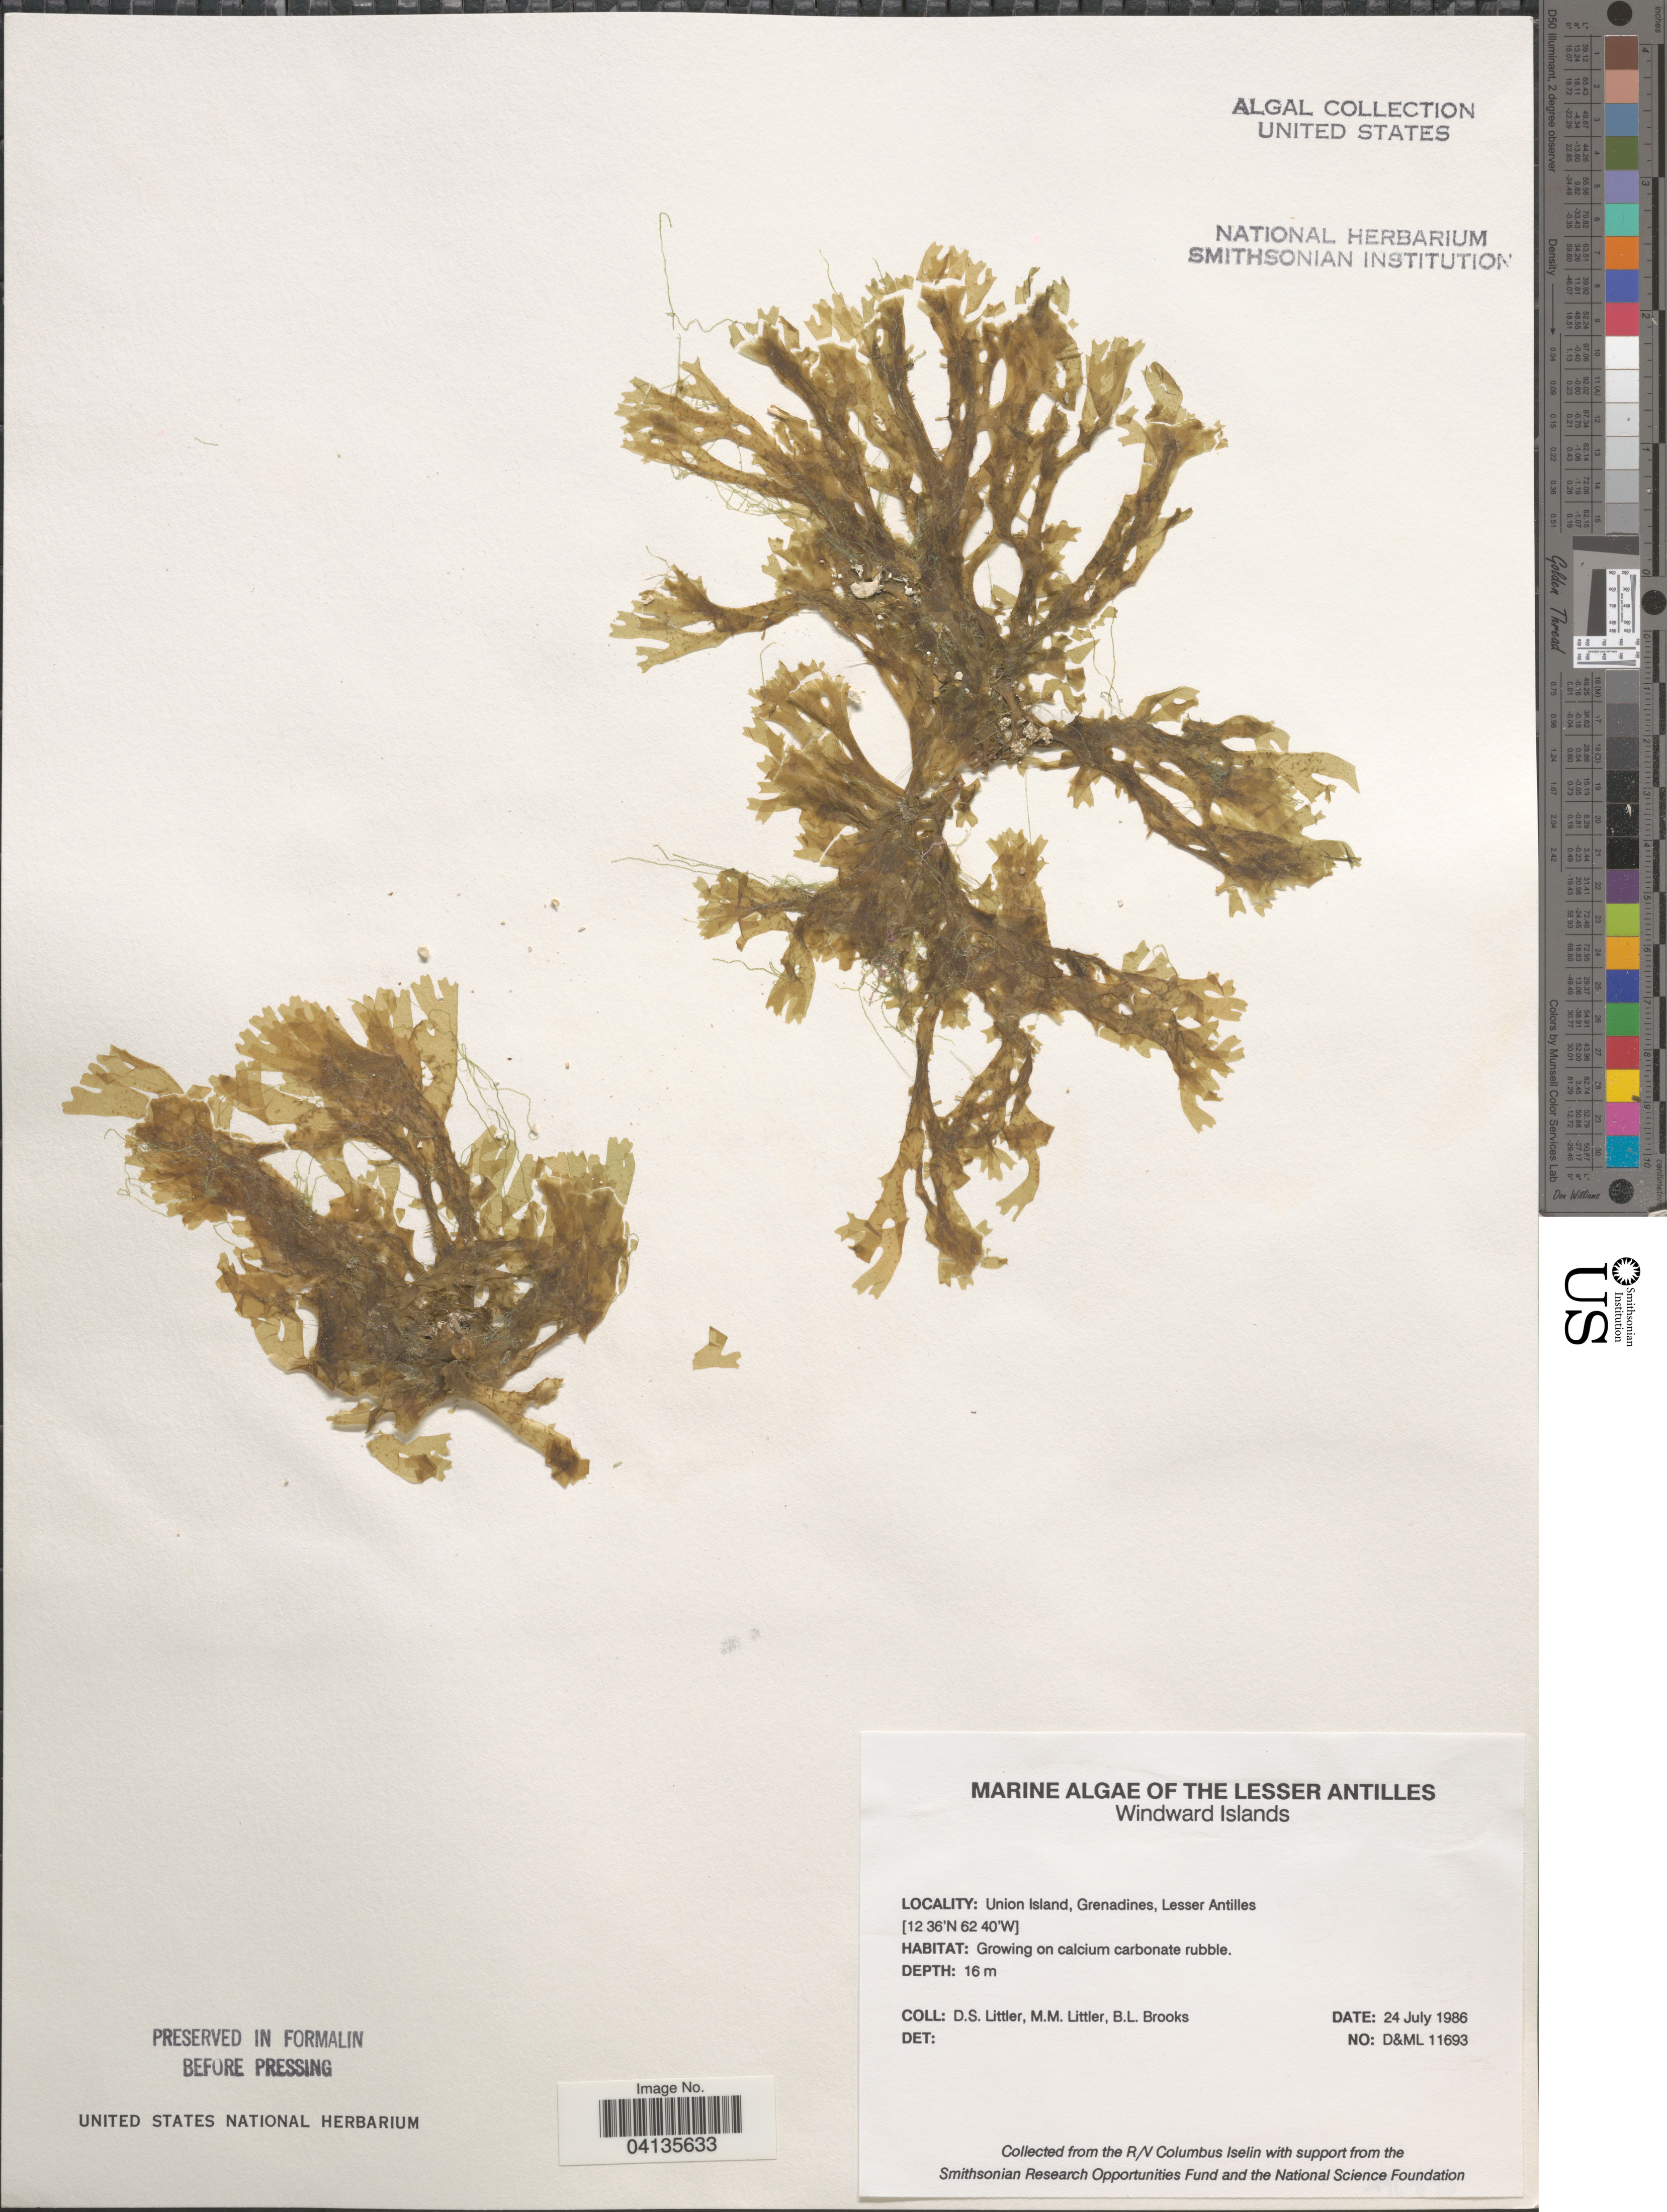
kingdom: Chromista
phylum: Ochrophyta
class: Phaeophyceae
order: Dictyotales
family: Dictyotaceae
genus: Dictyota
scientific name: Dictyota sp.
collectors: D. S. Littler & B. Brooks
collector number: D&ML11693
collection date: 1986-07-24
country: St. Vincent - Grenadines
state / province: Grenadines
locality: Windward Islands. Union Island, Lesser Antilles.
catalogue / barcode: US 238516